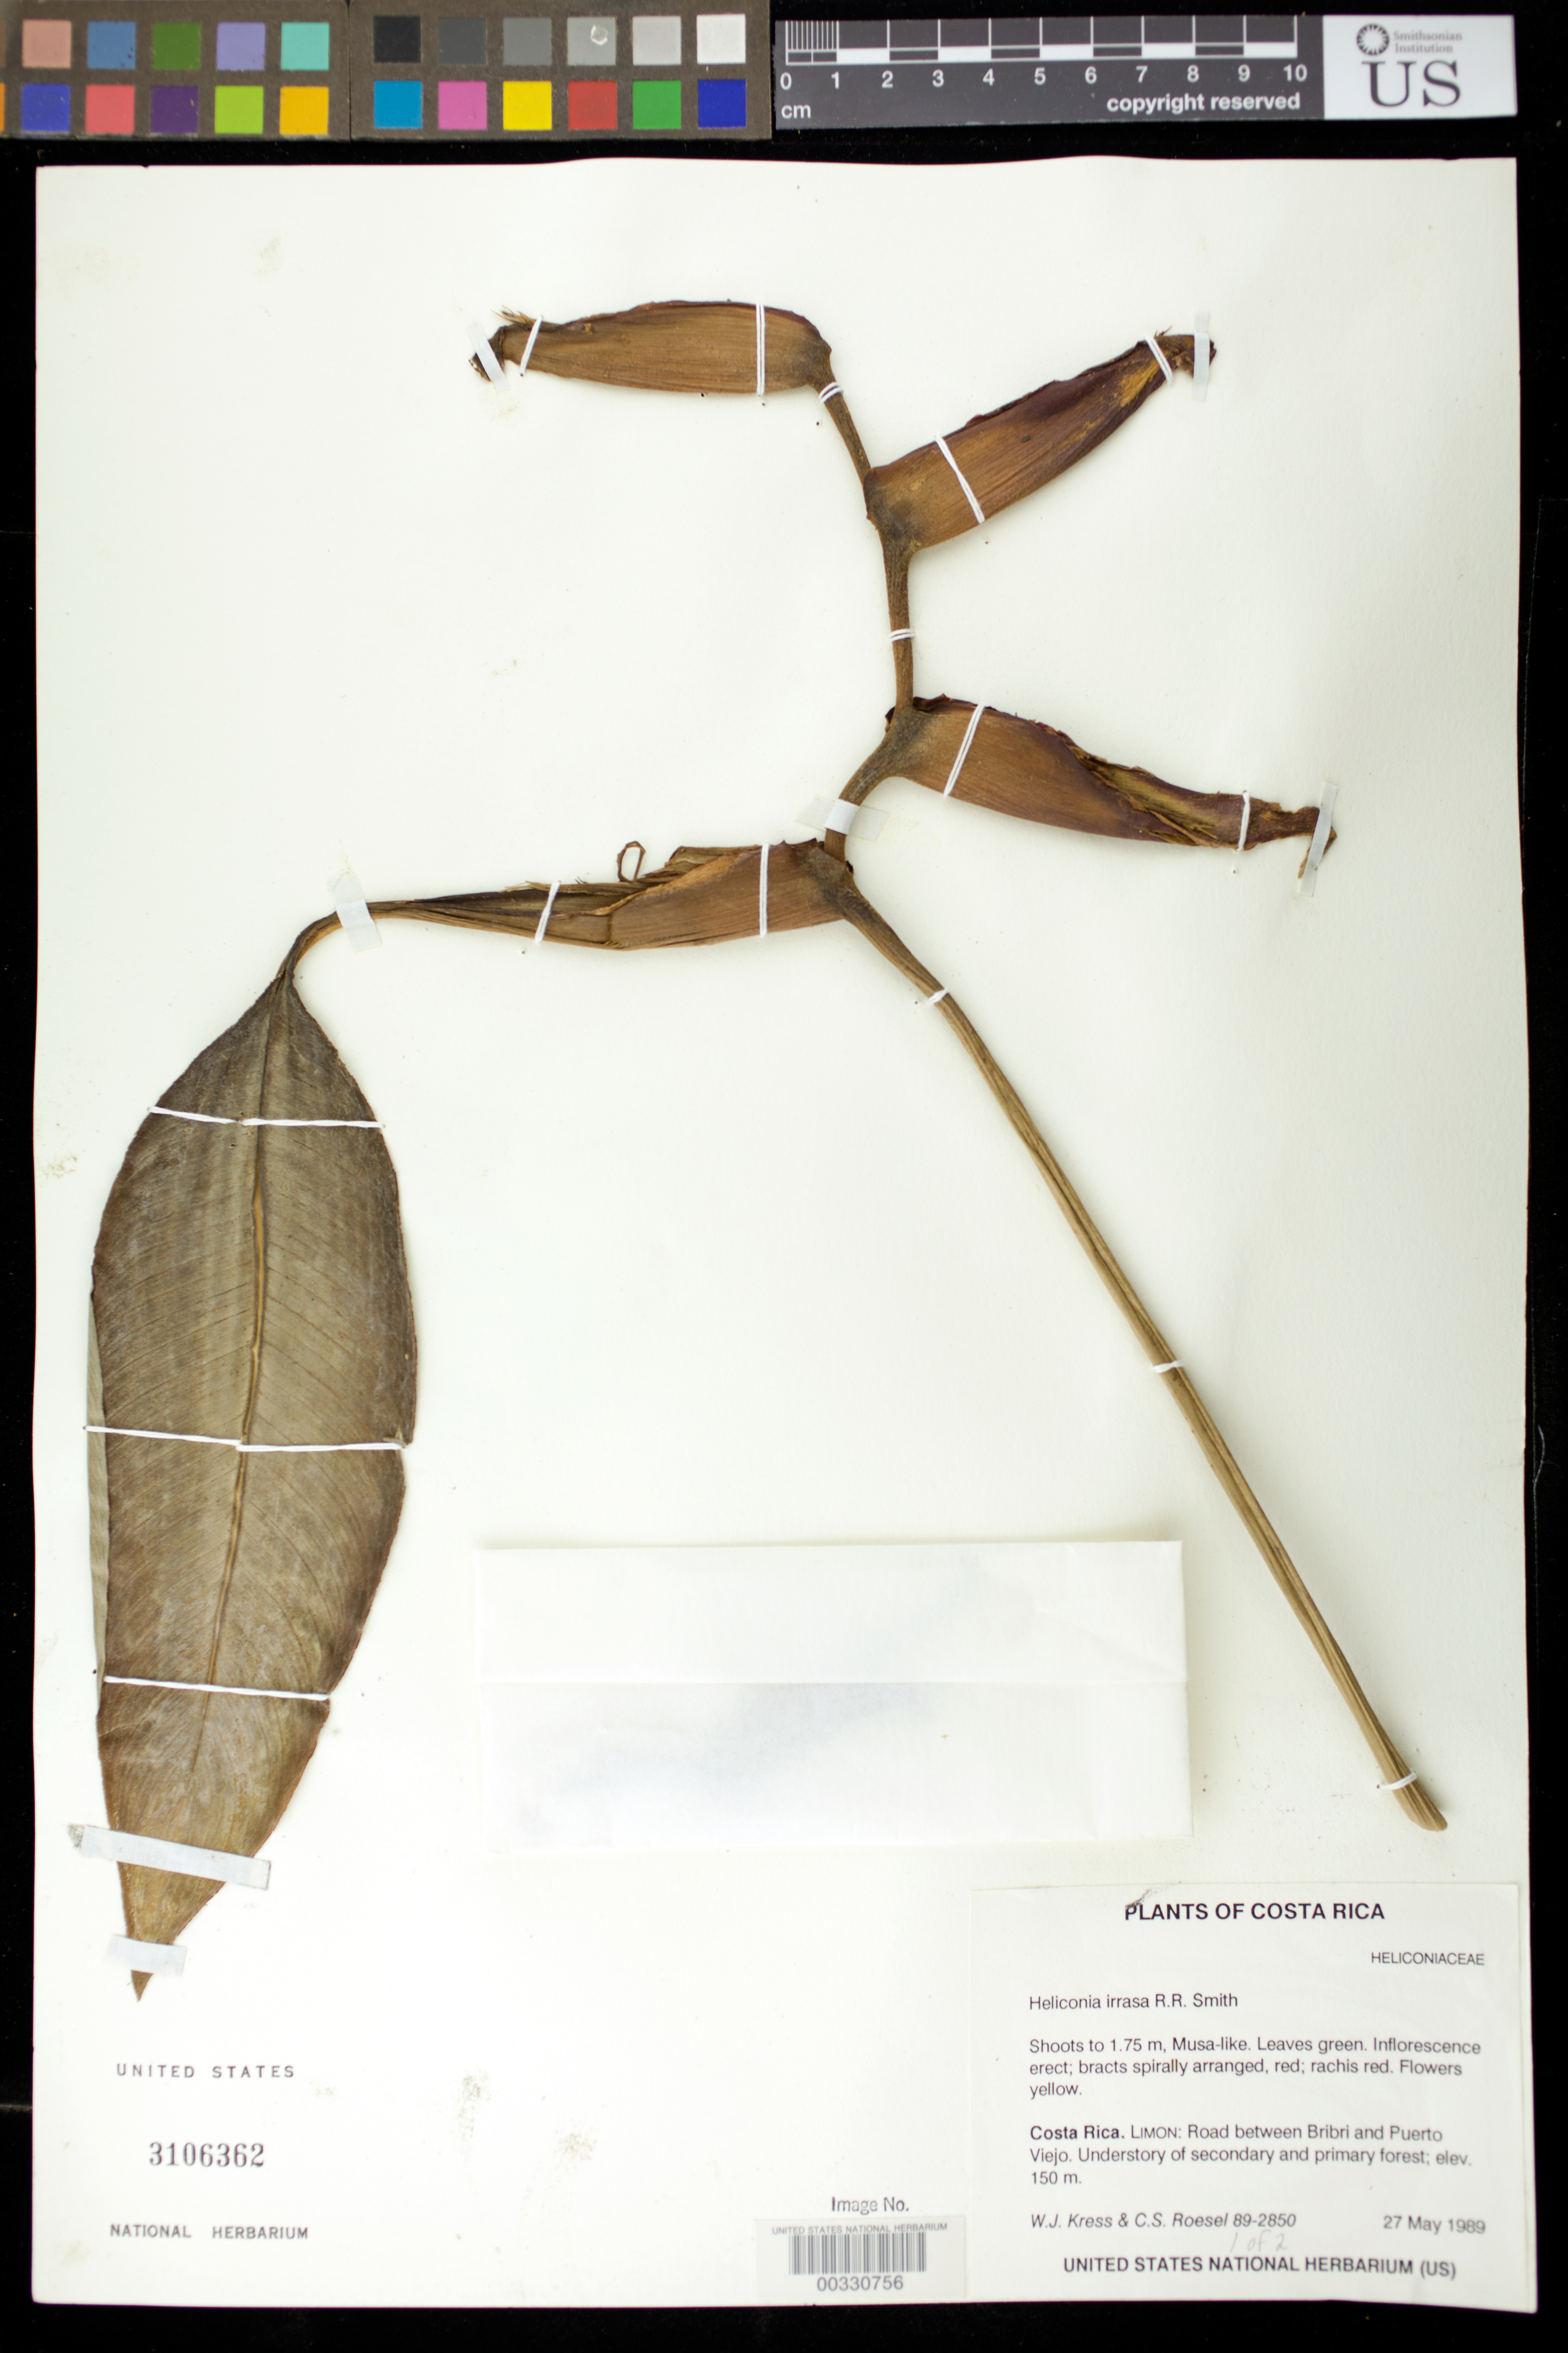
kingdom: Plantae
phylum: Tracheophyta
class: Liliopsida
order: Zingiberales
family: Heliconiaceae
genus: Heliconia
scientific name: Heliconia irrasa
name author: Lane ex R.R. Sm.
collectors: W. J. Kress & C. S. Roesel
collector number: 89-2850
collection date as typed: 27 May 1989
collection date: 1989-05-27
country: Costa Rica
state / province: Limón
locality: Road between bribri and puerto viejo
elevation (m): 150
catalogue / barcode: US 3106362